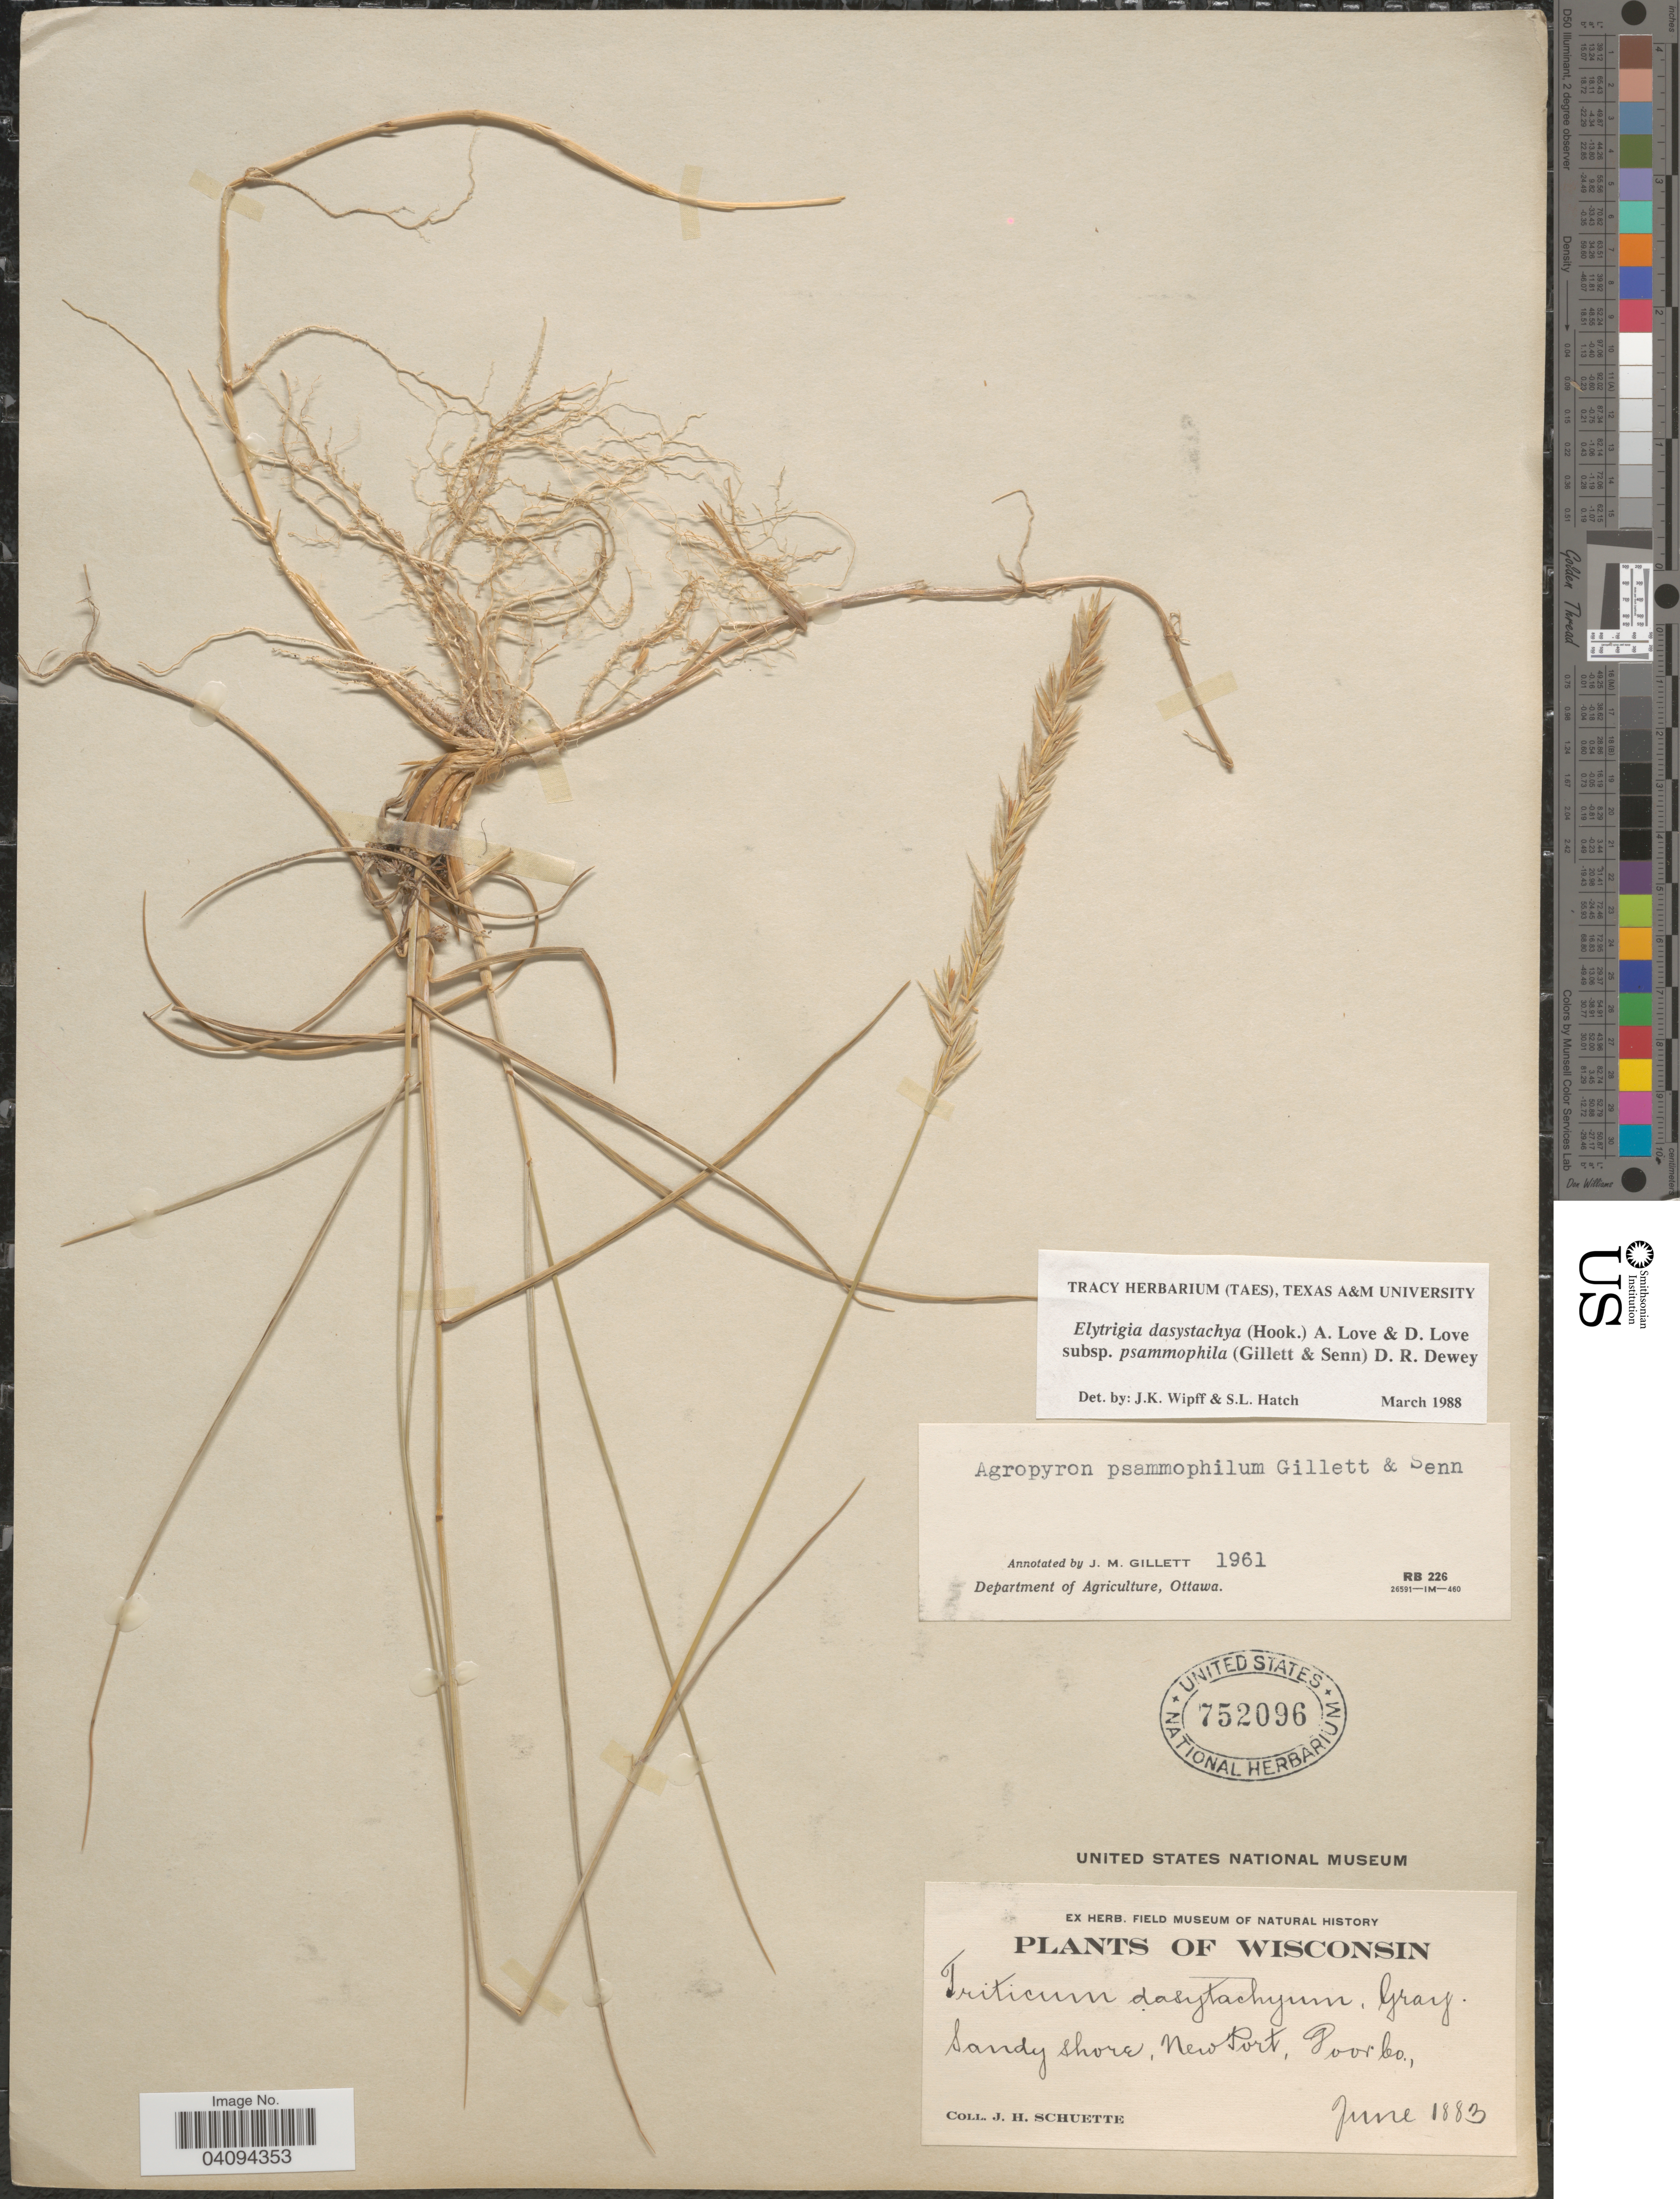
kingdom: Plantae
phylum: Tracheophyta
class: Liliopsida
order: Poales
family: Poaceae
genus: Elymus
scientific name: Elymus lanceolatus subsp. psammophilus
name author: (J.M. Gillett & H. Senn) Á. Löve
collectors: J. H. Schuette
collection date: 1883-06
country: United States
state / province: Wisconsin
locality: Sandy shore, New Port, Door Co.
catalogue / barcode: US 752096